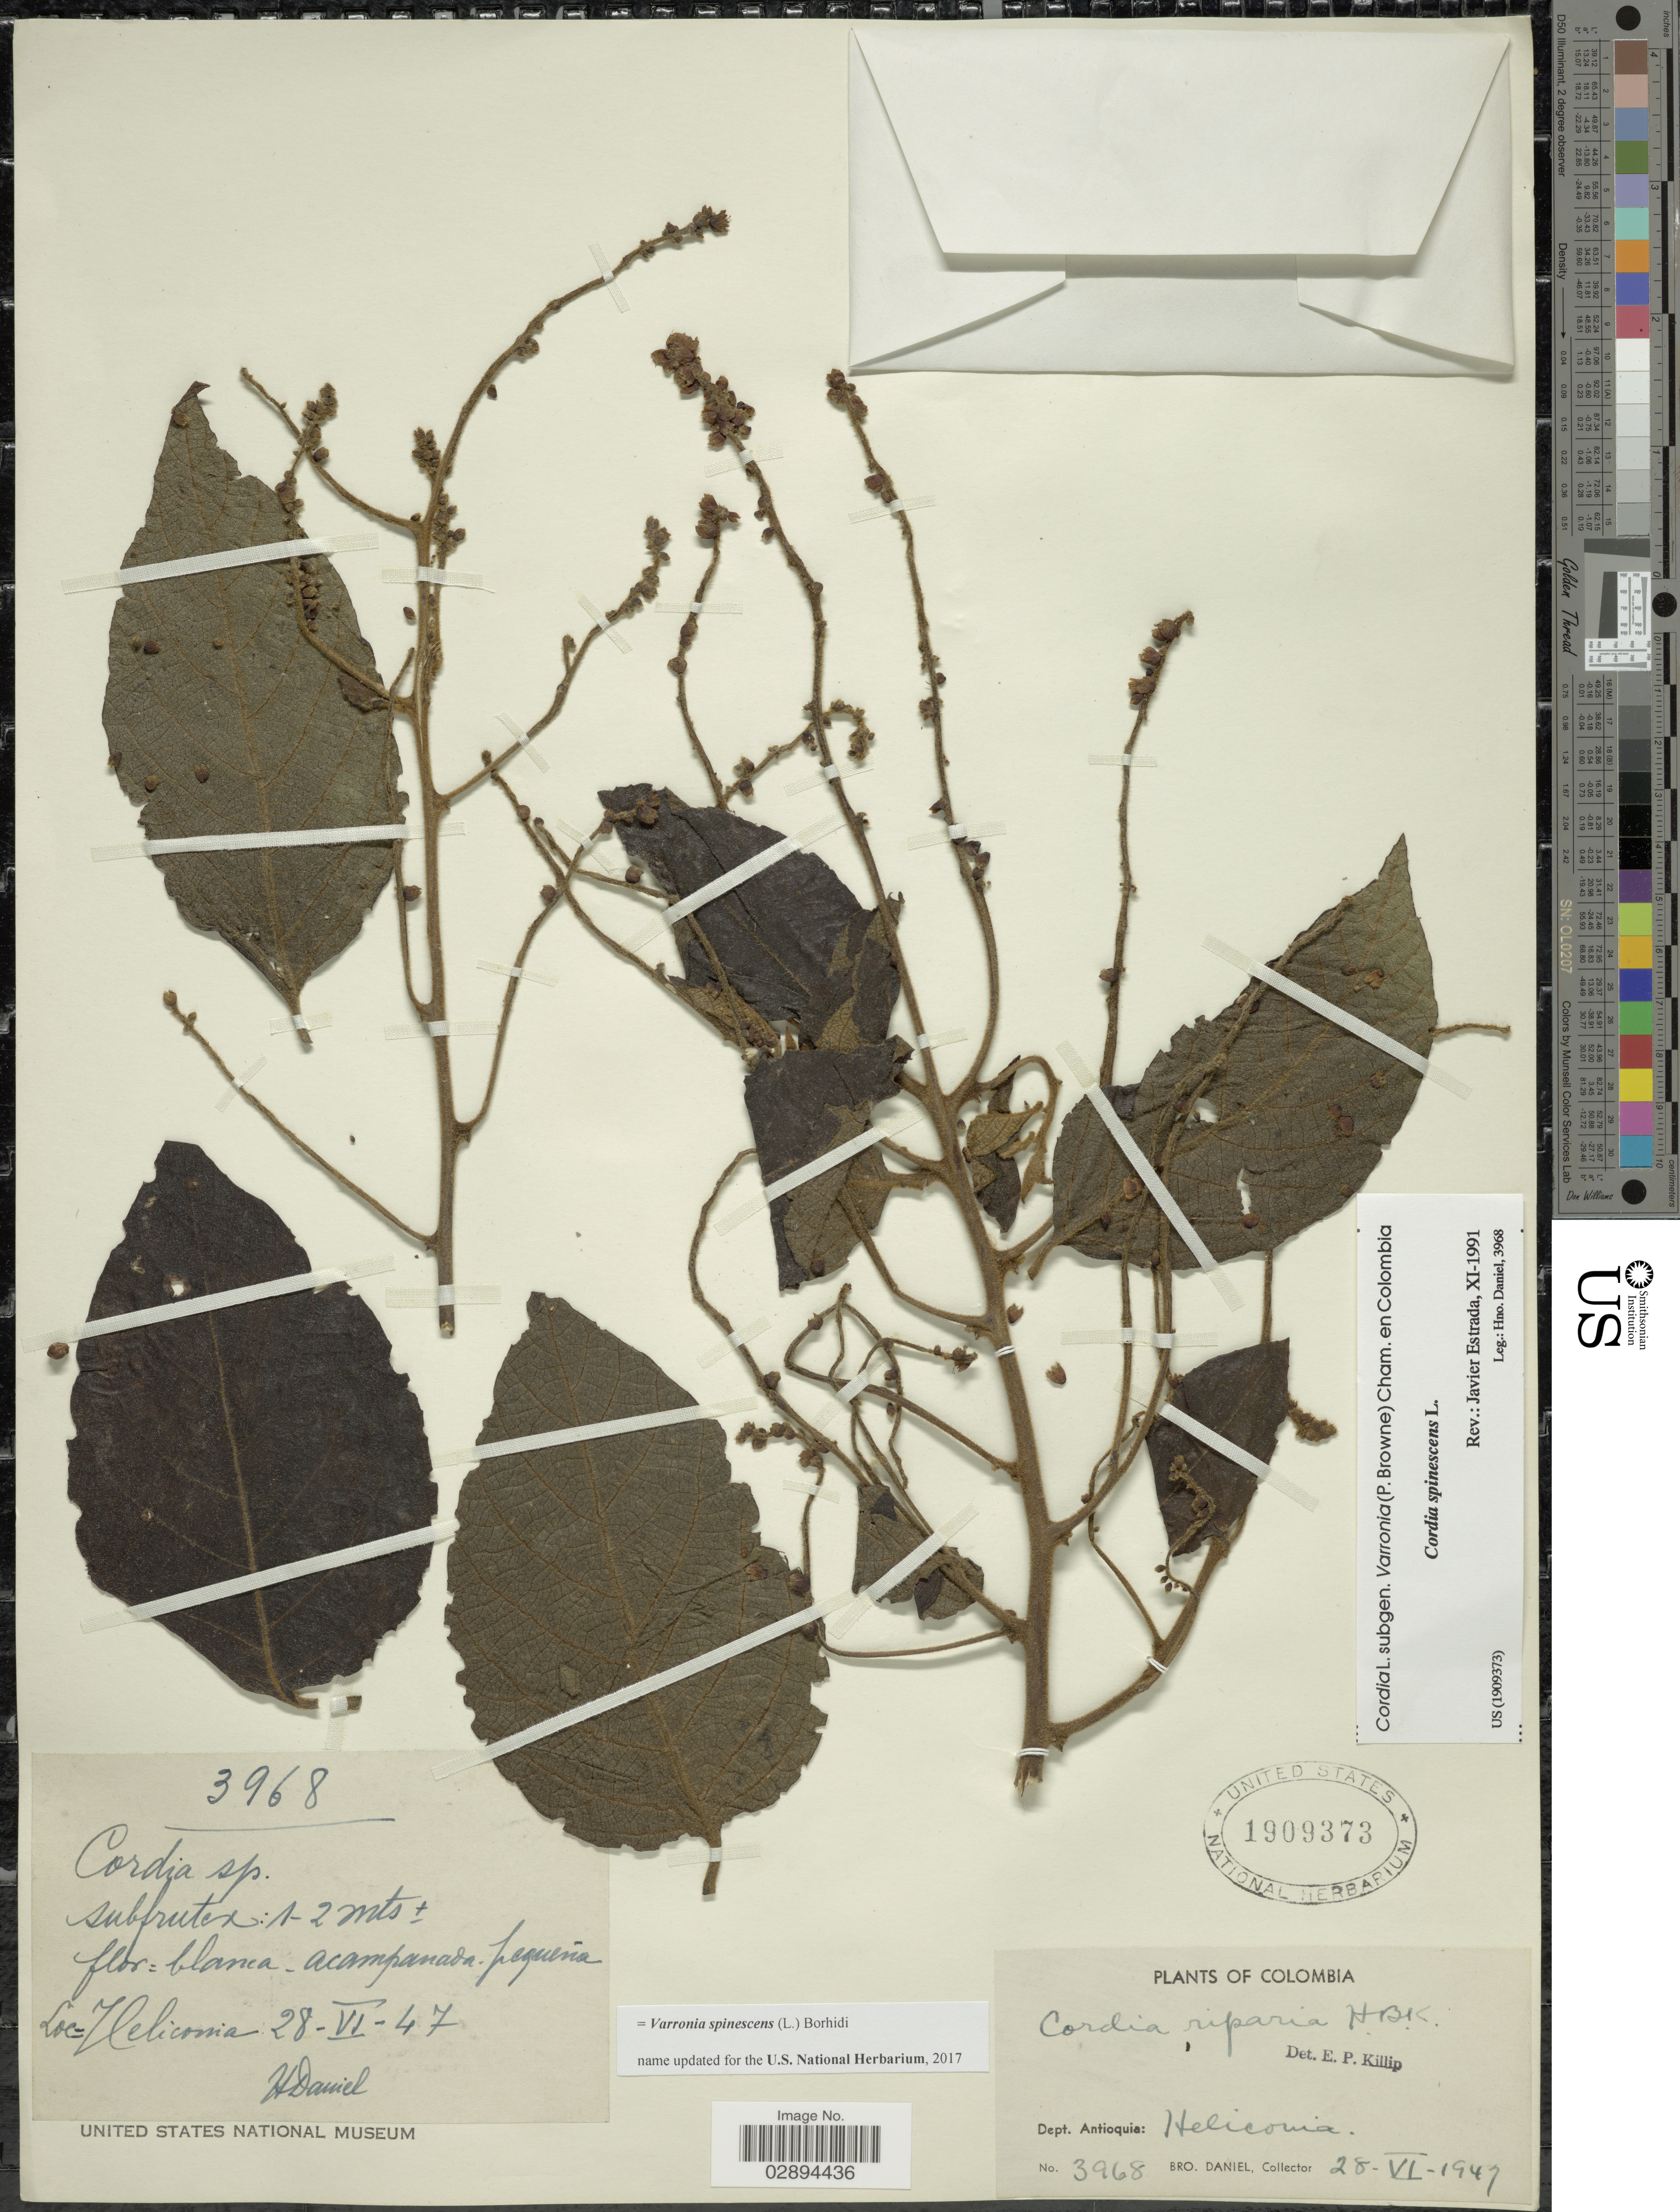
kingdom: Plantae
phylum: Tracheophyta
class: Magnoliopsida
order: Boraginales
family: Cordiaceae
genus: Varronia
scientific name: Varronia spinescens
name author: (L.) Borhidi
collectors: Bro. Daniel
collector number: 3968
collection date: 1947-06-28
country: Colombia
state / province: Antioquia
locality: Dept. Antioquia, Heliconia.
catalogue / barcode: US 1909373